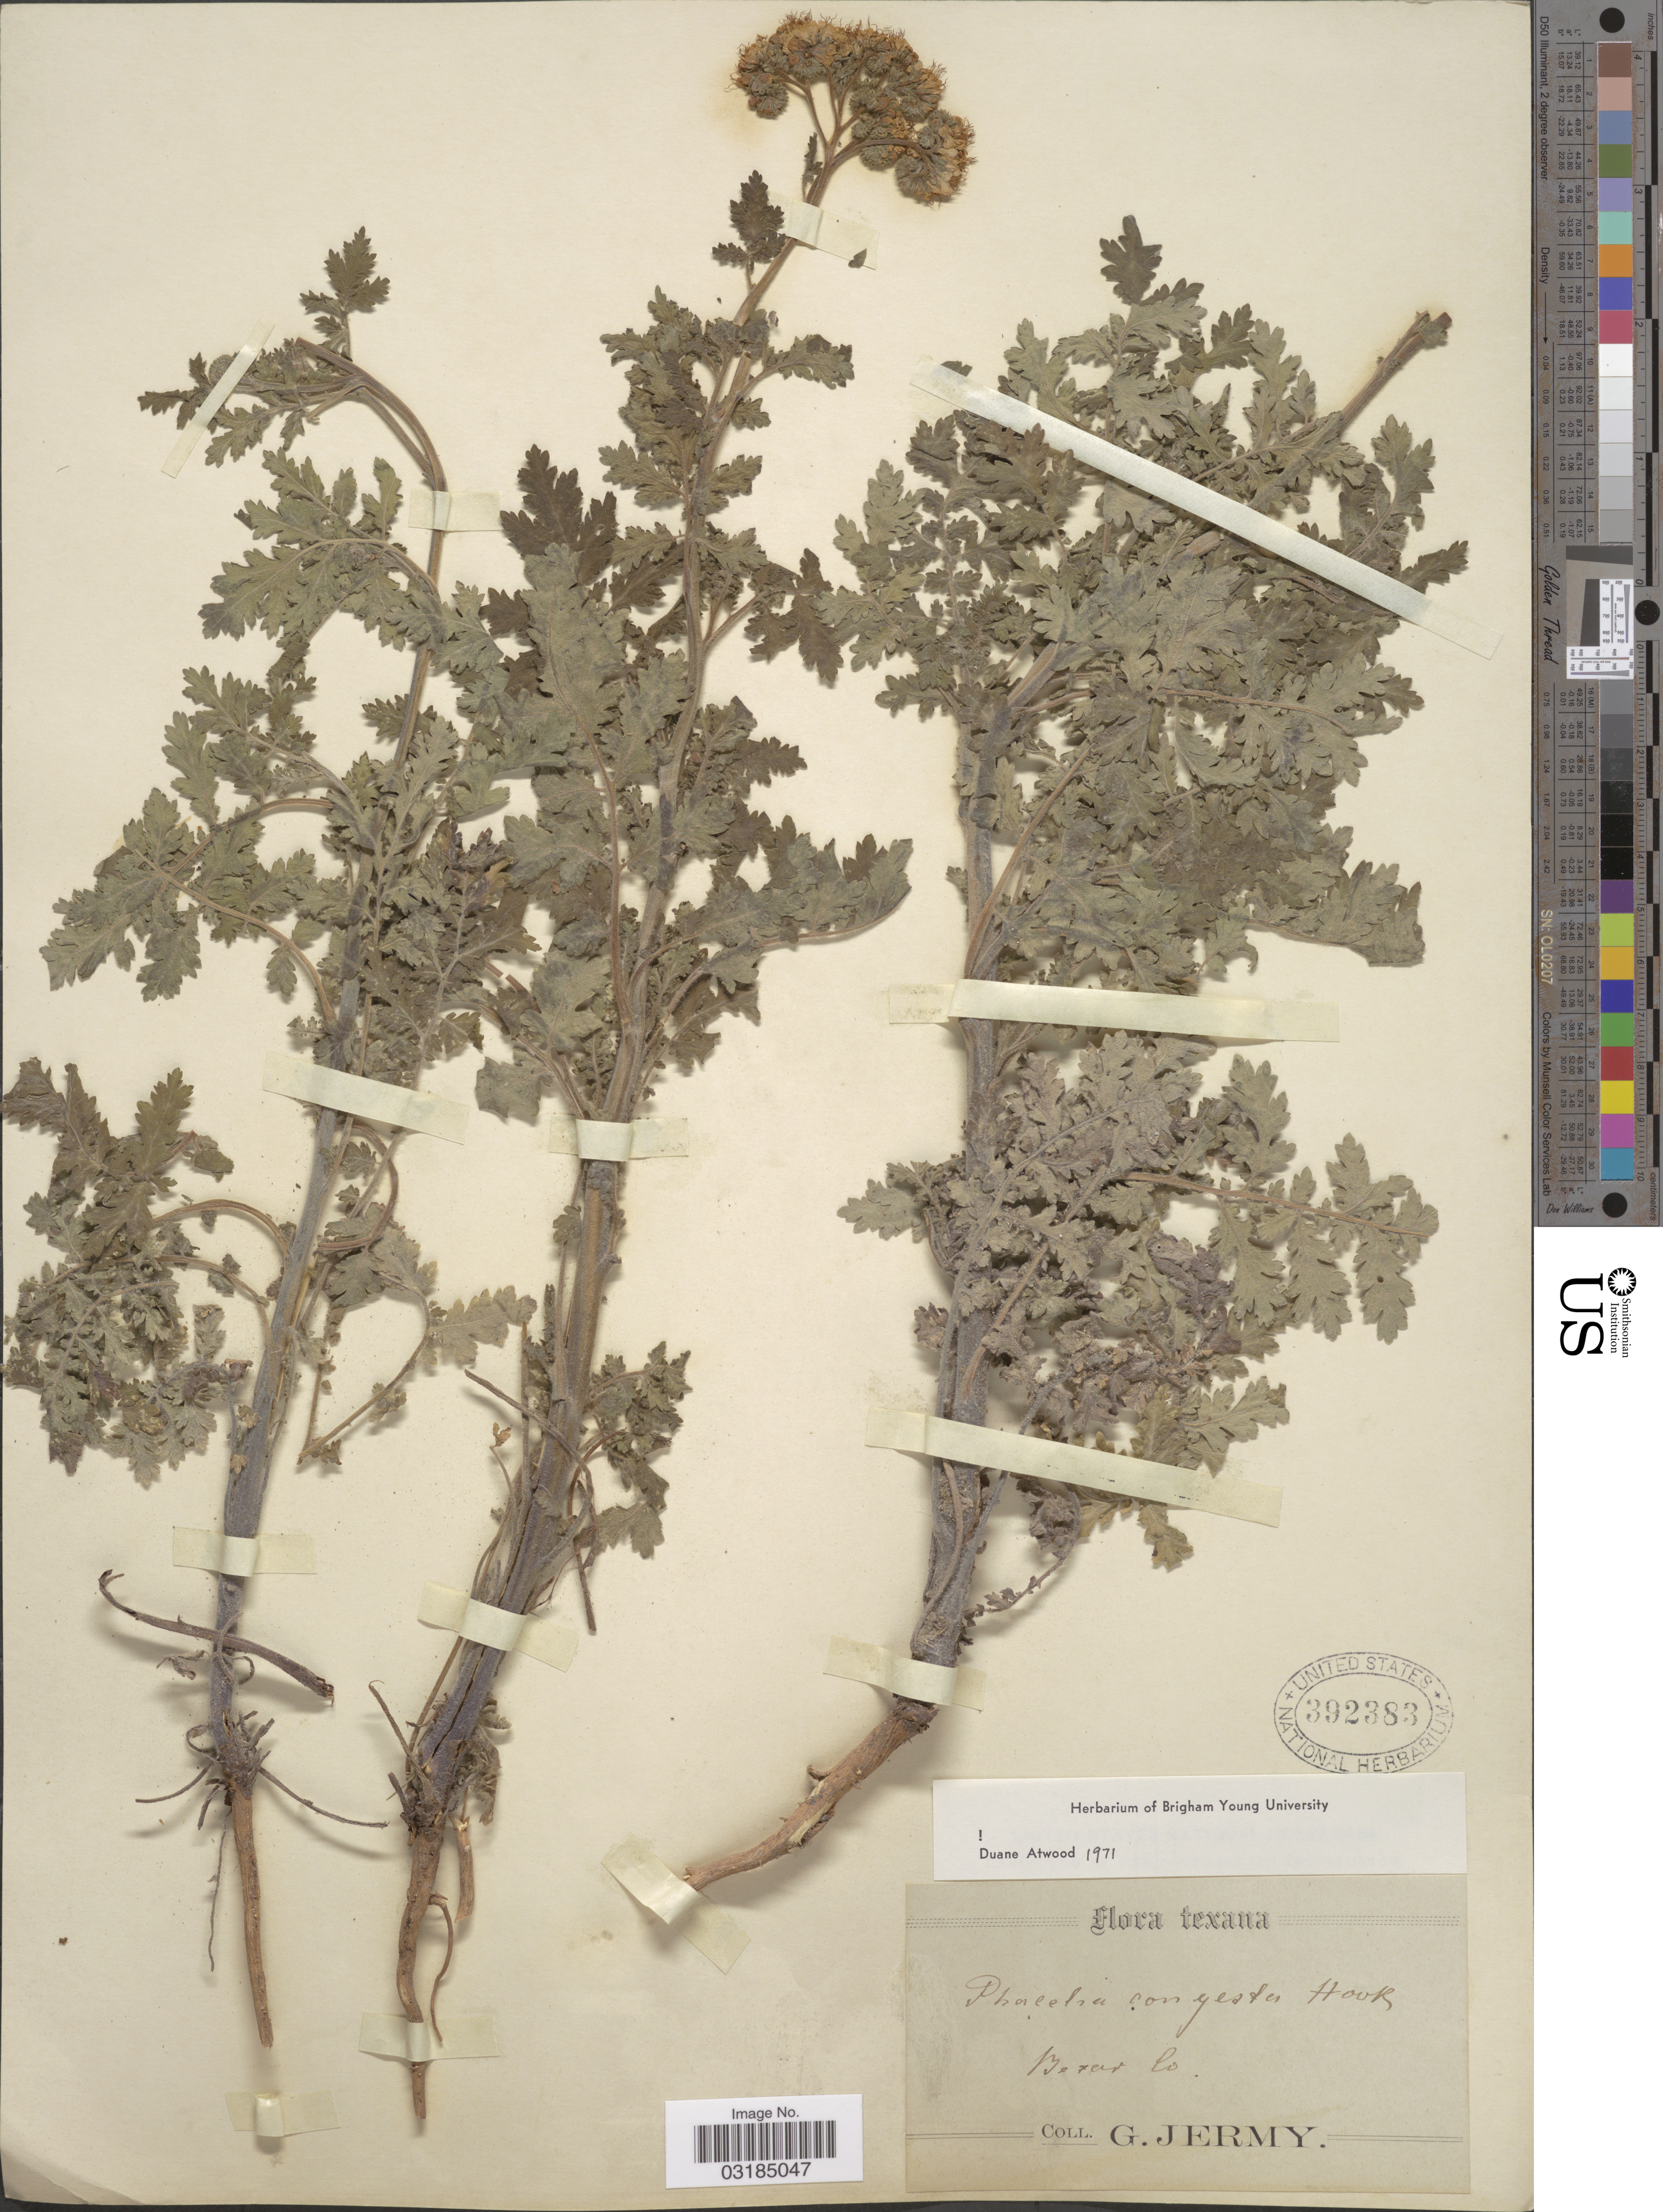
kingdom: Plantae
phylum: Tracheophyta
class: Magnoliopsida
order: Boraginales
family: Hydrophyllaceae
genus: Phacelia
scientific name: Phacelia congesta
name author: Hook.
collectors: G. Jermy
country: United States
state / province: Texas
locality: Bexar Co.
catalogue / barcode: US 392383